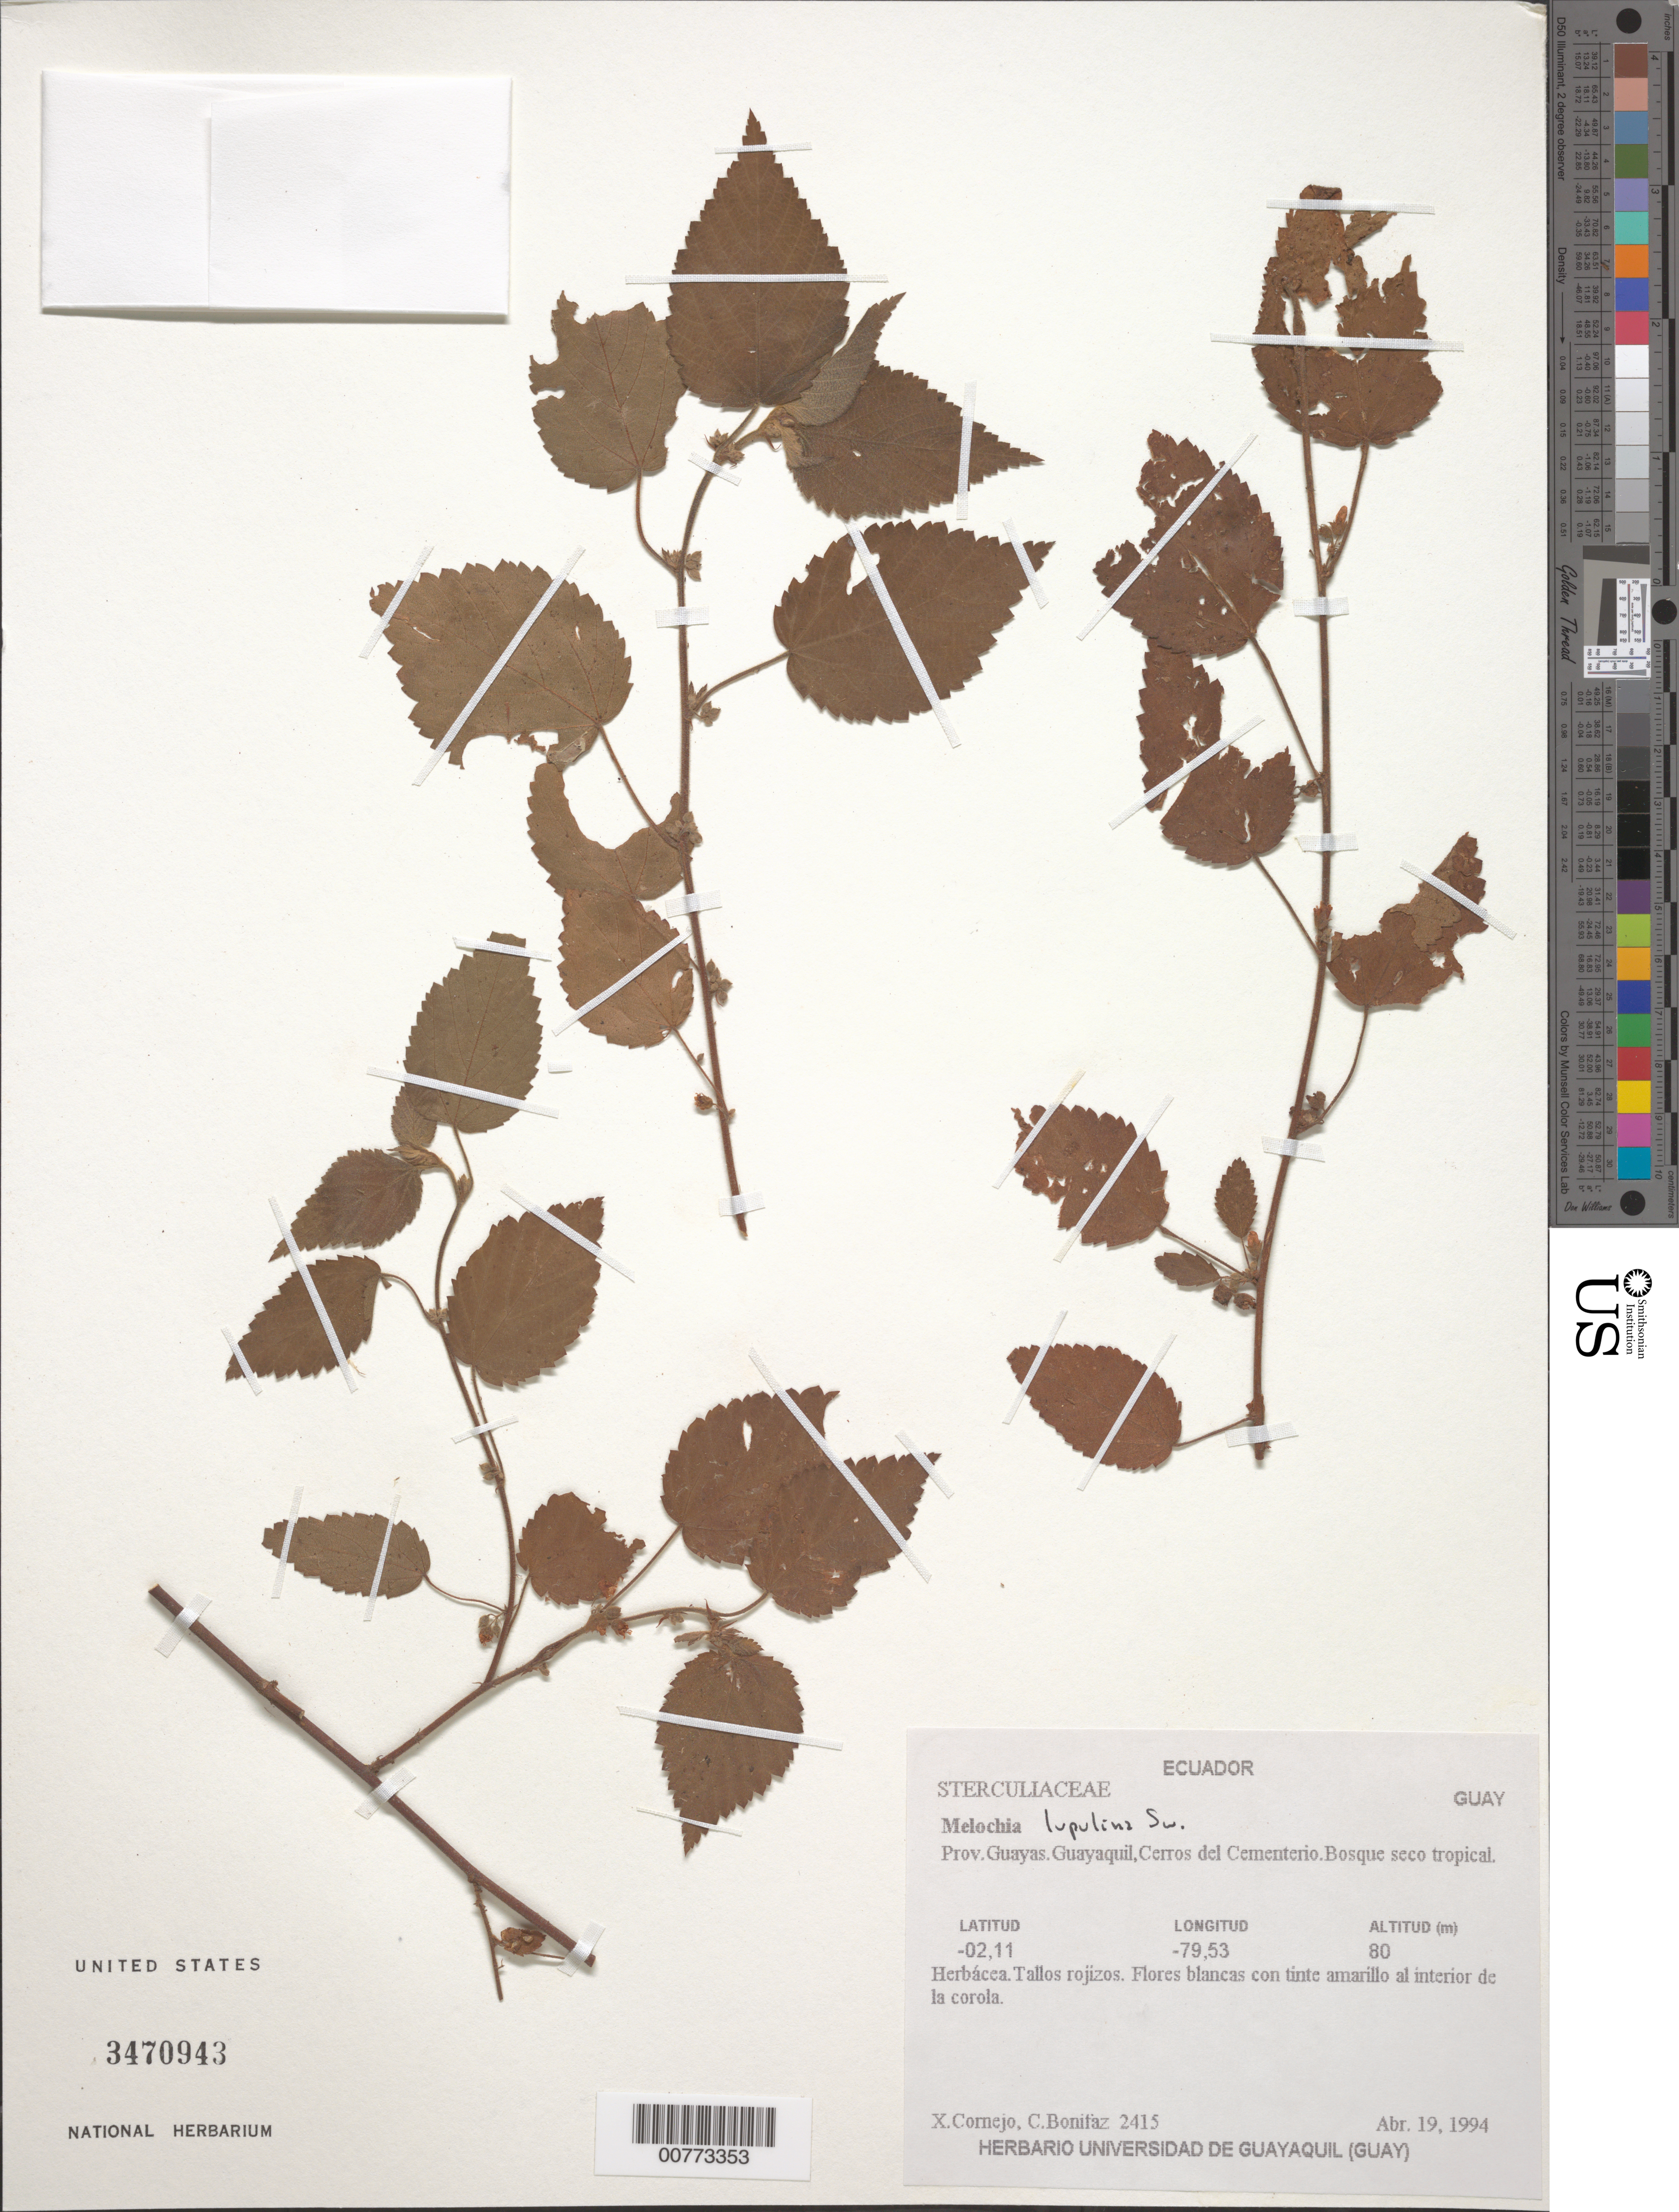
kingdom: Plantae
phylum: Tracheophyta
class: Magnoliopsida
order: Malvales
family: Malvaceae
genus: Melochia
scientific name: Melochia lupulina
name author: Sw.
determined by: Dorr, L. J., (BOT), Smithsonian Institution - National Museum of Natural History (UNITED STATES)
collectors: X. F. Cornejo & C. Bonitáz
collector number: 2415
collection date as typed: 19 Apr 1994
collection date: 1994-04-19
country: Ecuador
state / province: Guayas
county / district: Guayaquil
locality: Cerros del Cementerio.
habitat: Bosque seco tropical.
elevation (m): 80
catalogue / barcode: US 3470943